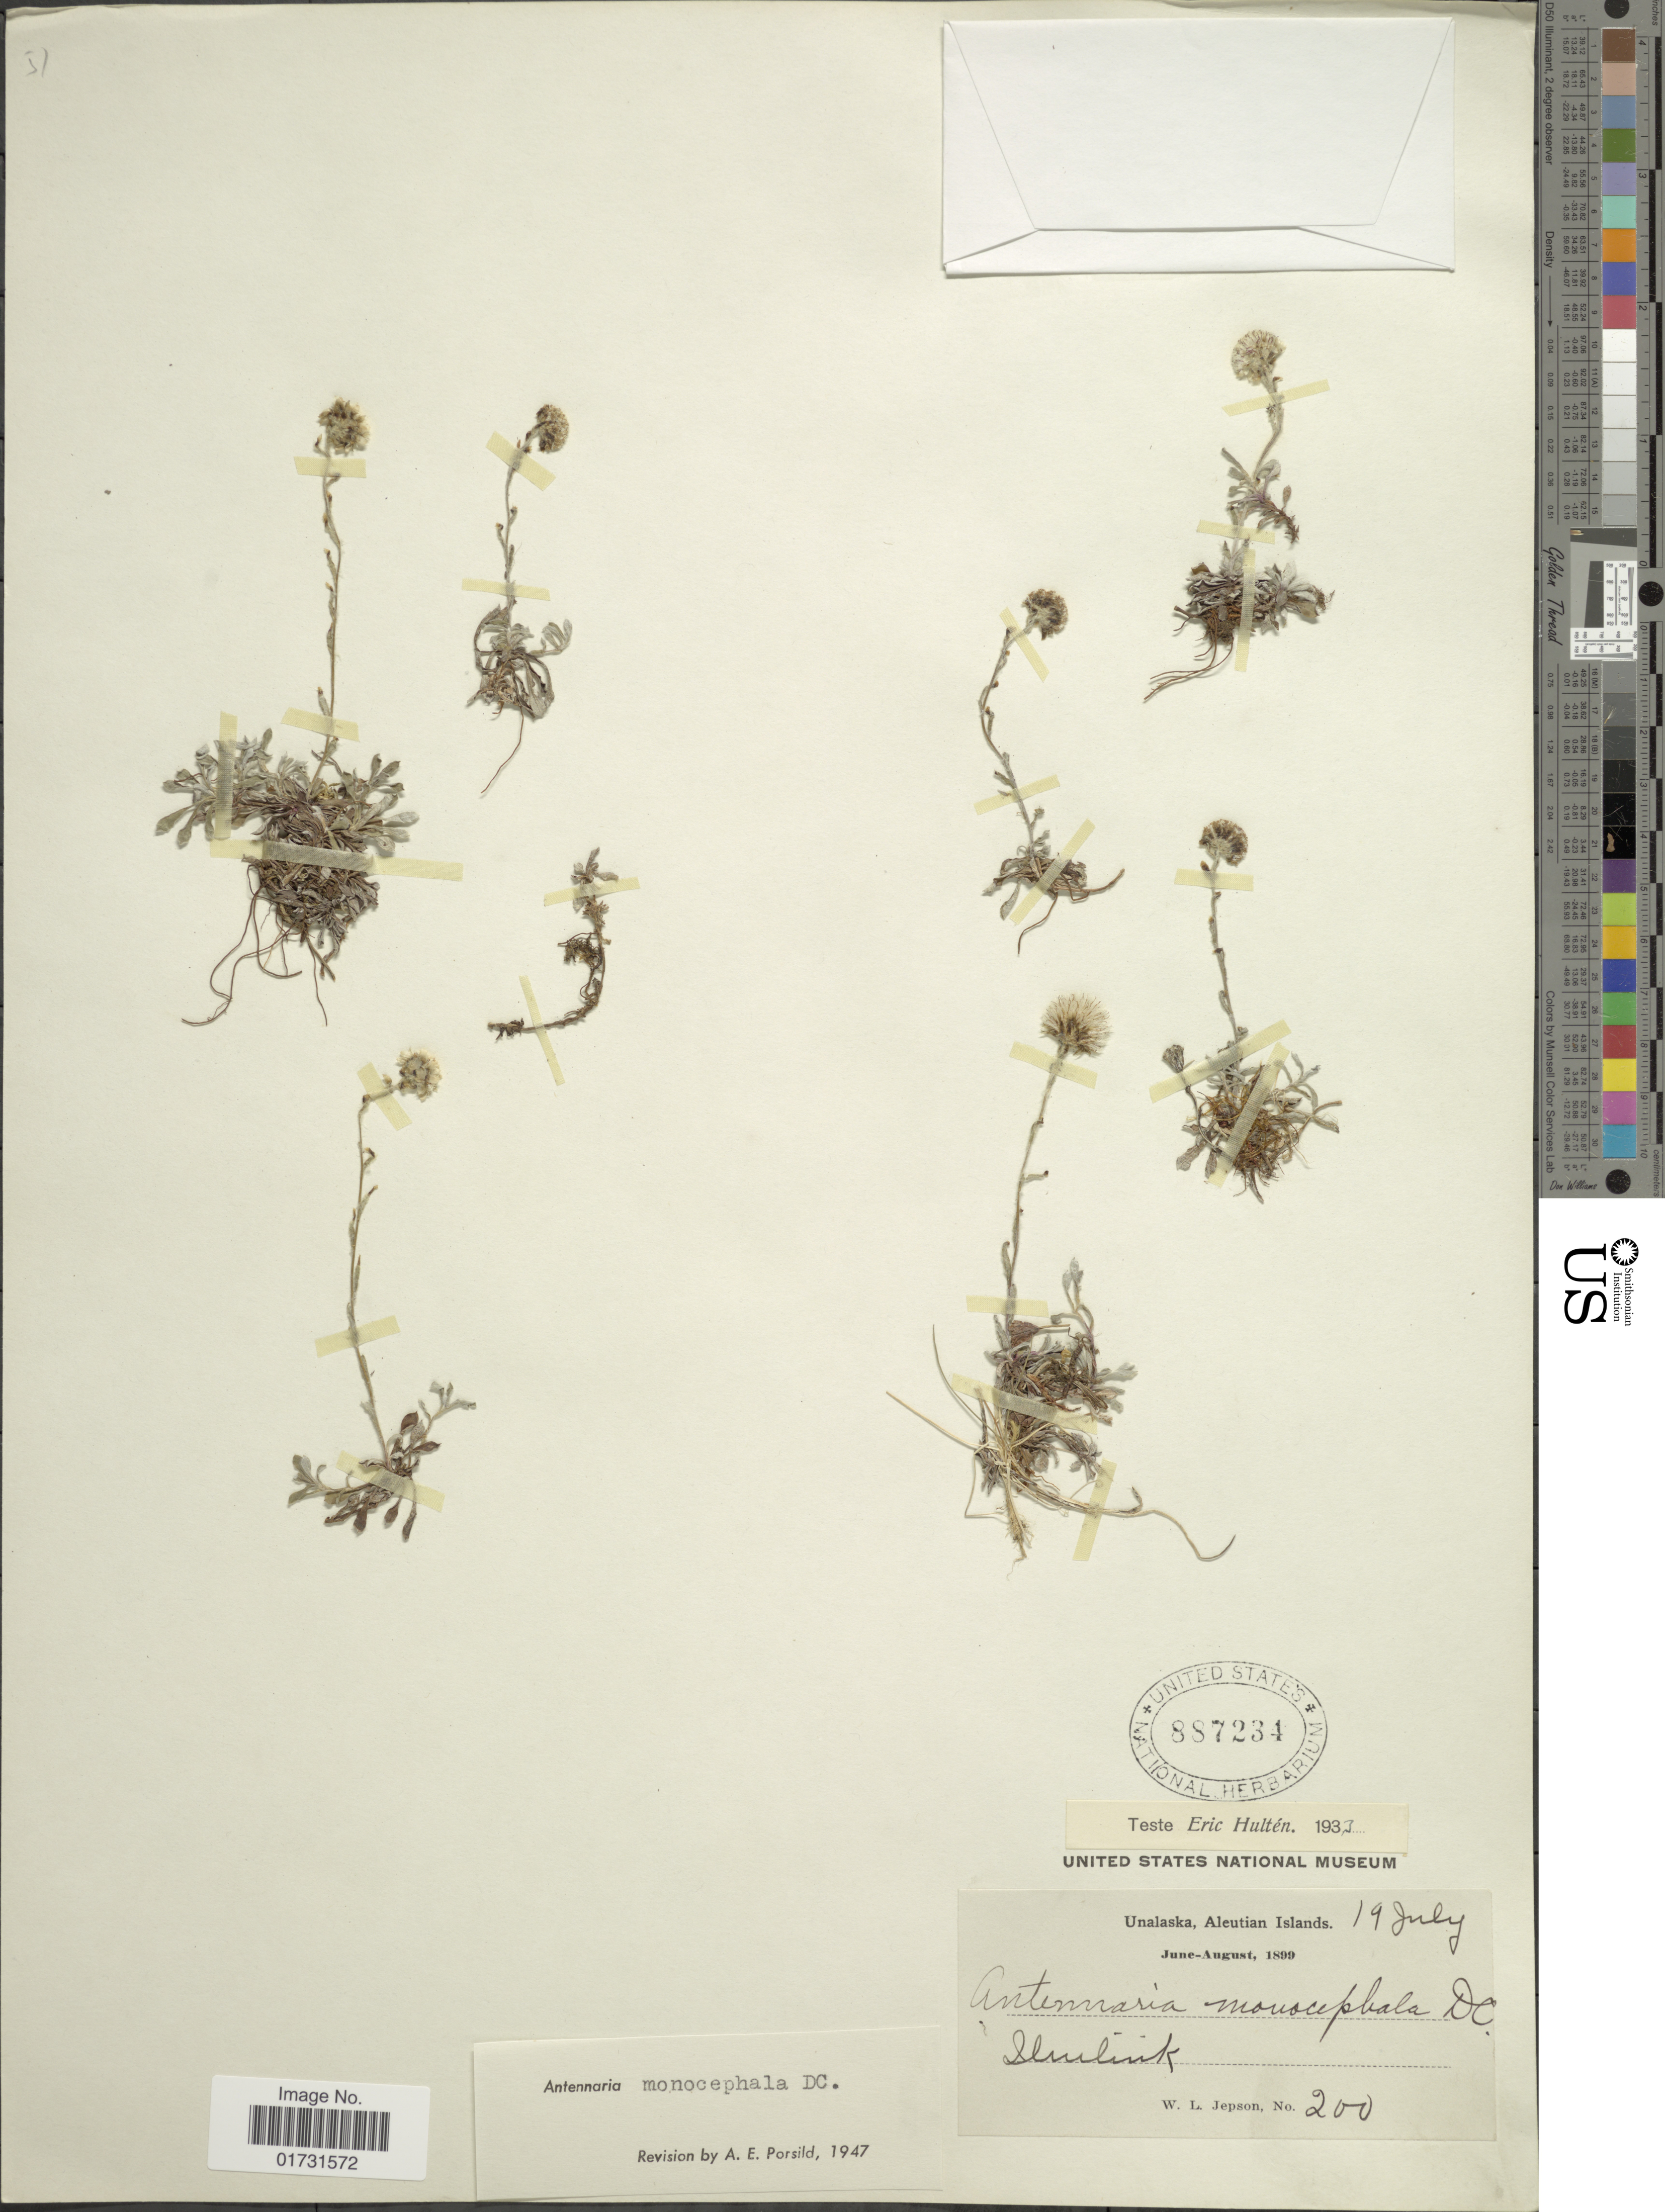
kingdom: Plantae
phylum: Tracheophyta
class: Magnoliopsida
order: Asterales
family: Asteraceae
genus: Antennaria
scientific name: Antennaria monocephala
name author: DC.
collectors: W. L. Jepson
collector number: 200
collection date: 1899-07-19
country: United States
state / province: Alaska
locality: Unalaska, Aleutian Islands. Iluiliuk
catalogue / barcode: US 887234